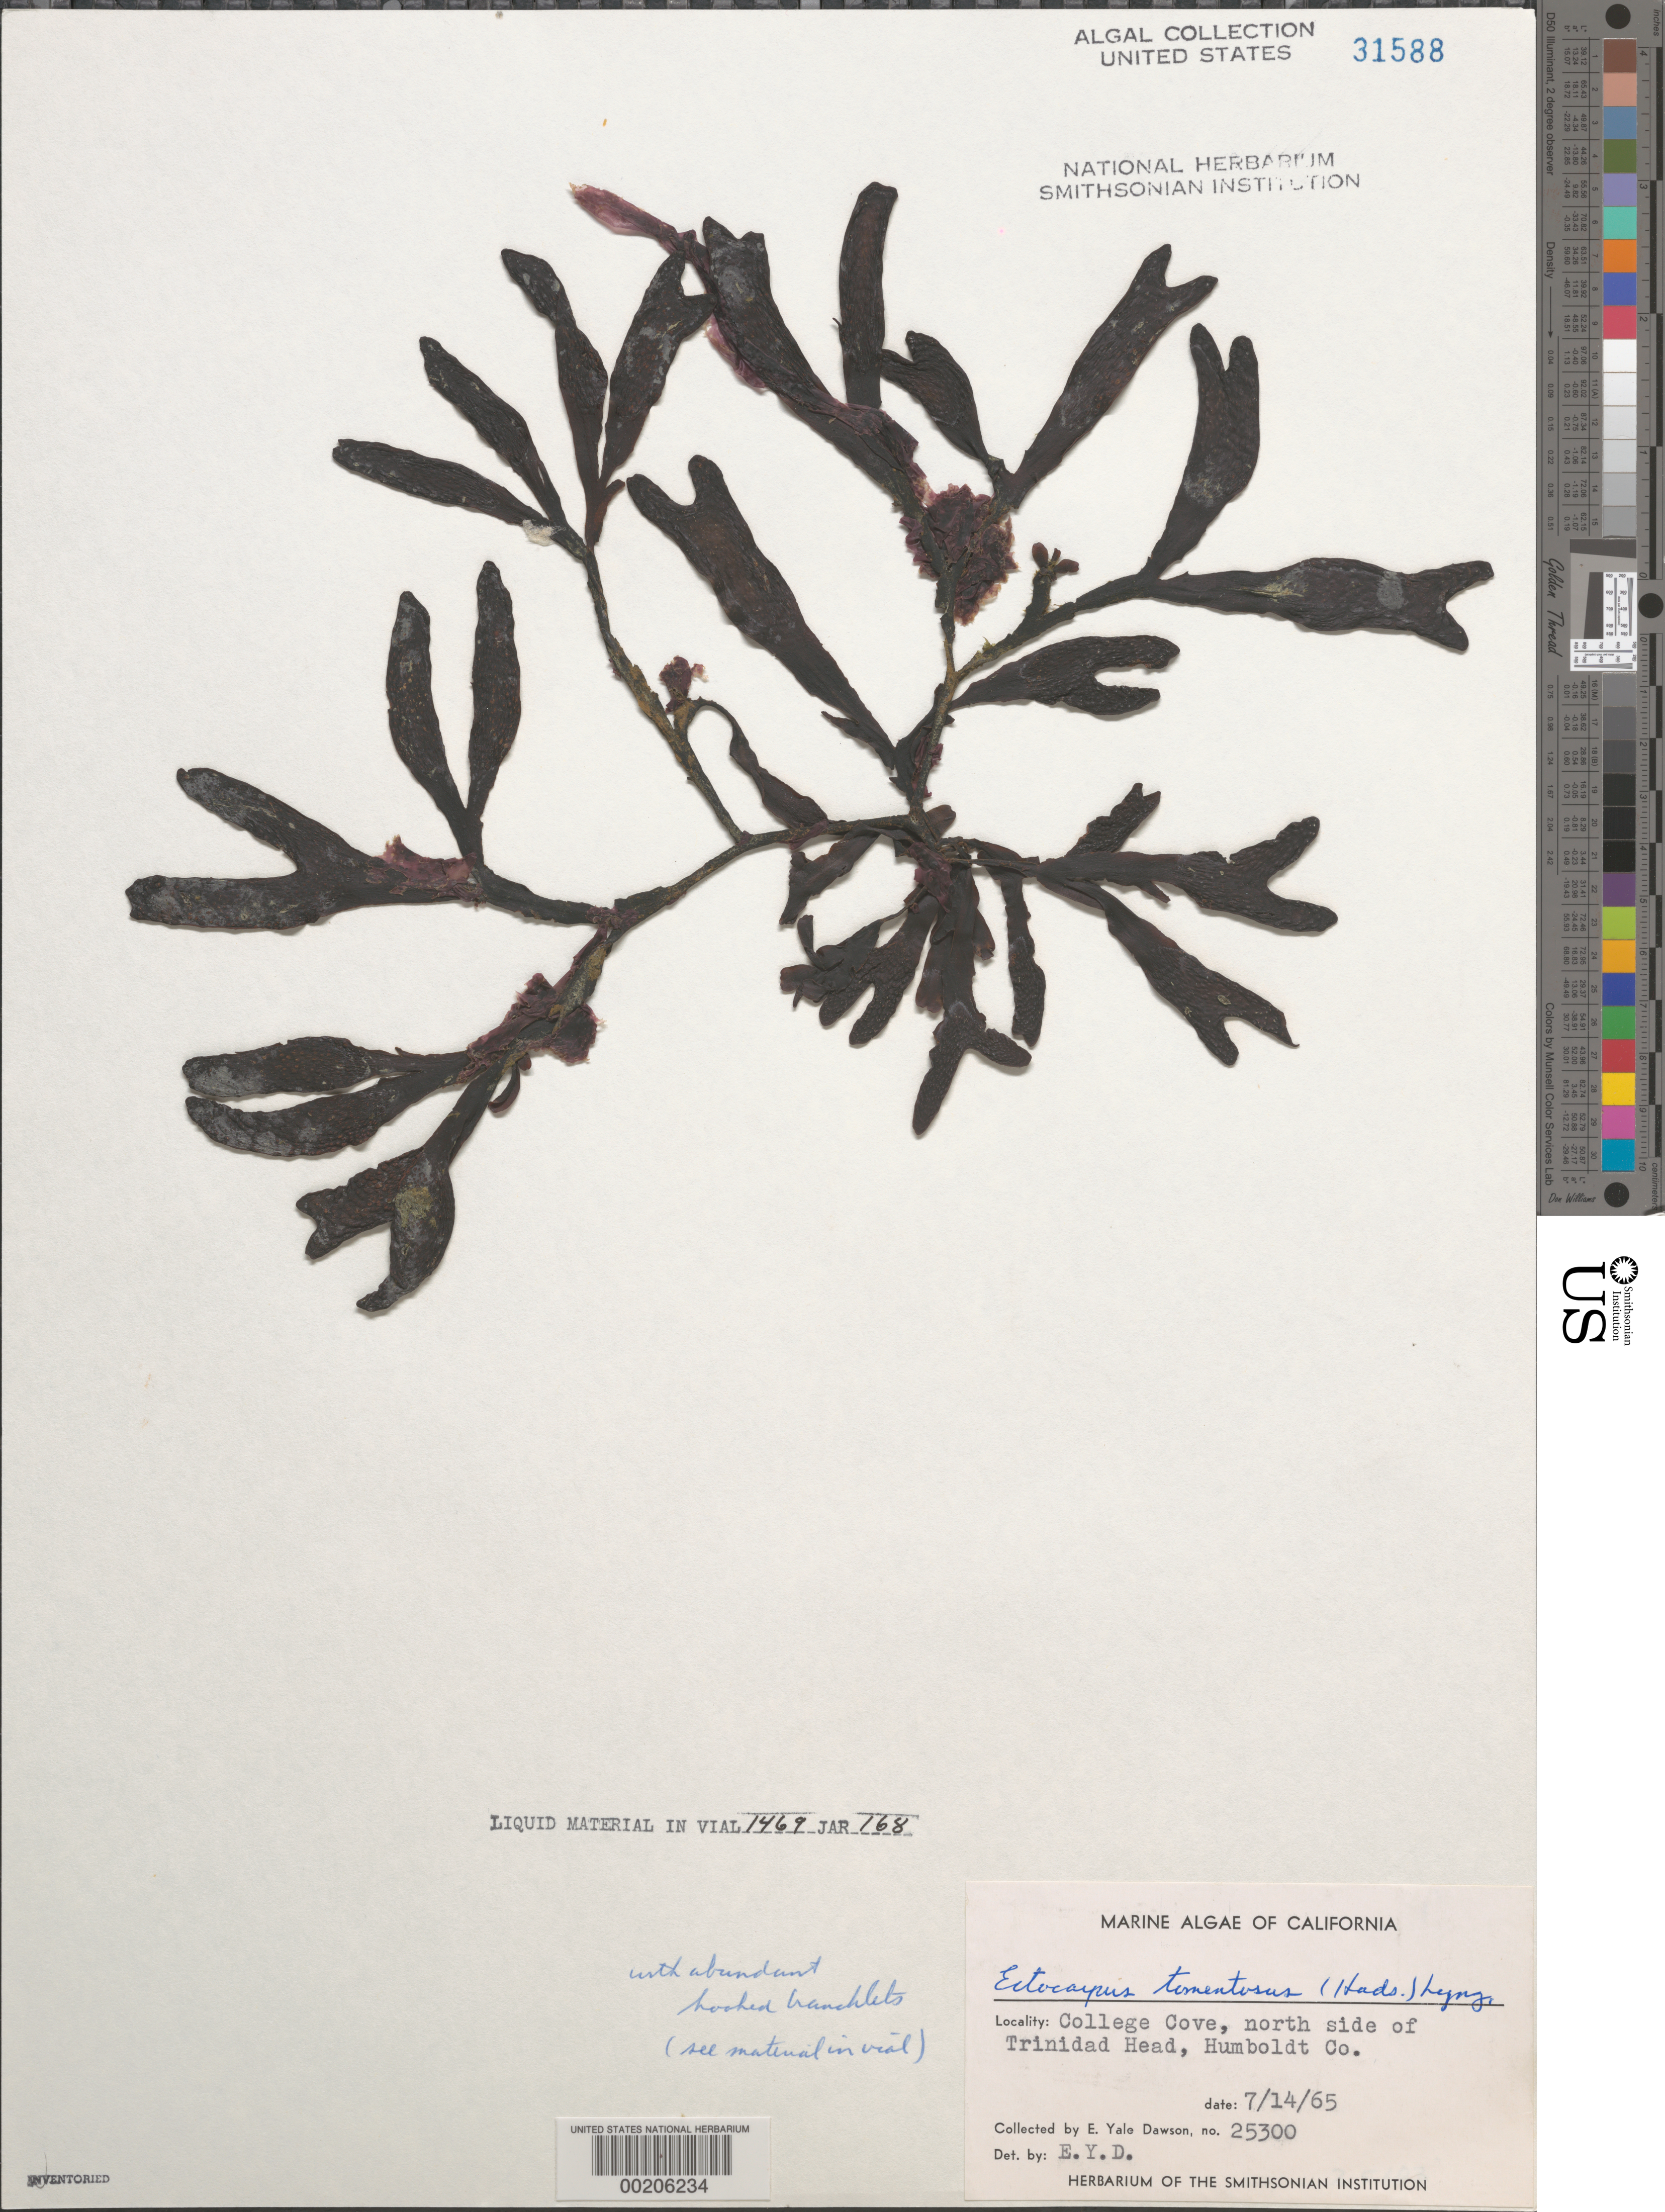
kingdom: Chromista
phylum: Ochrophyta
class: Phaeophyceae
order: Ectocarpales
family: Ectocarpaceae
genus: Spongonema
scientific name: Spongonema tomentosum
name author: (Huds.) Kütz.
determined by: Algae name updating Project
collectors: E. Y. Dawson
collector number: EYD 25300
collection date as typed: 14 Jul 1965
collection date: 1965-07-14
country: United States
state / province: California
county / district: Humboldt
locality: College Cove, north side of Trinidad Head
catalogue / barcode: US 31588